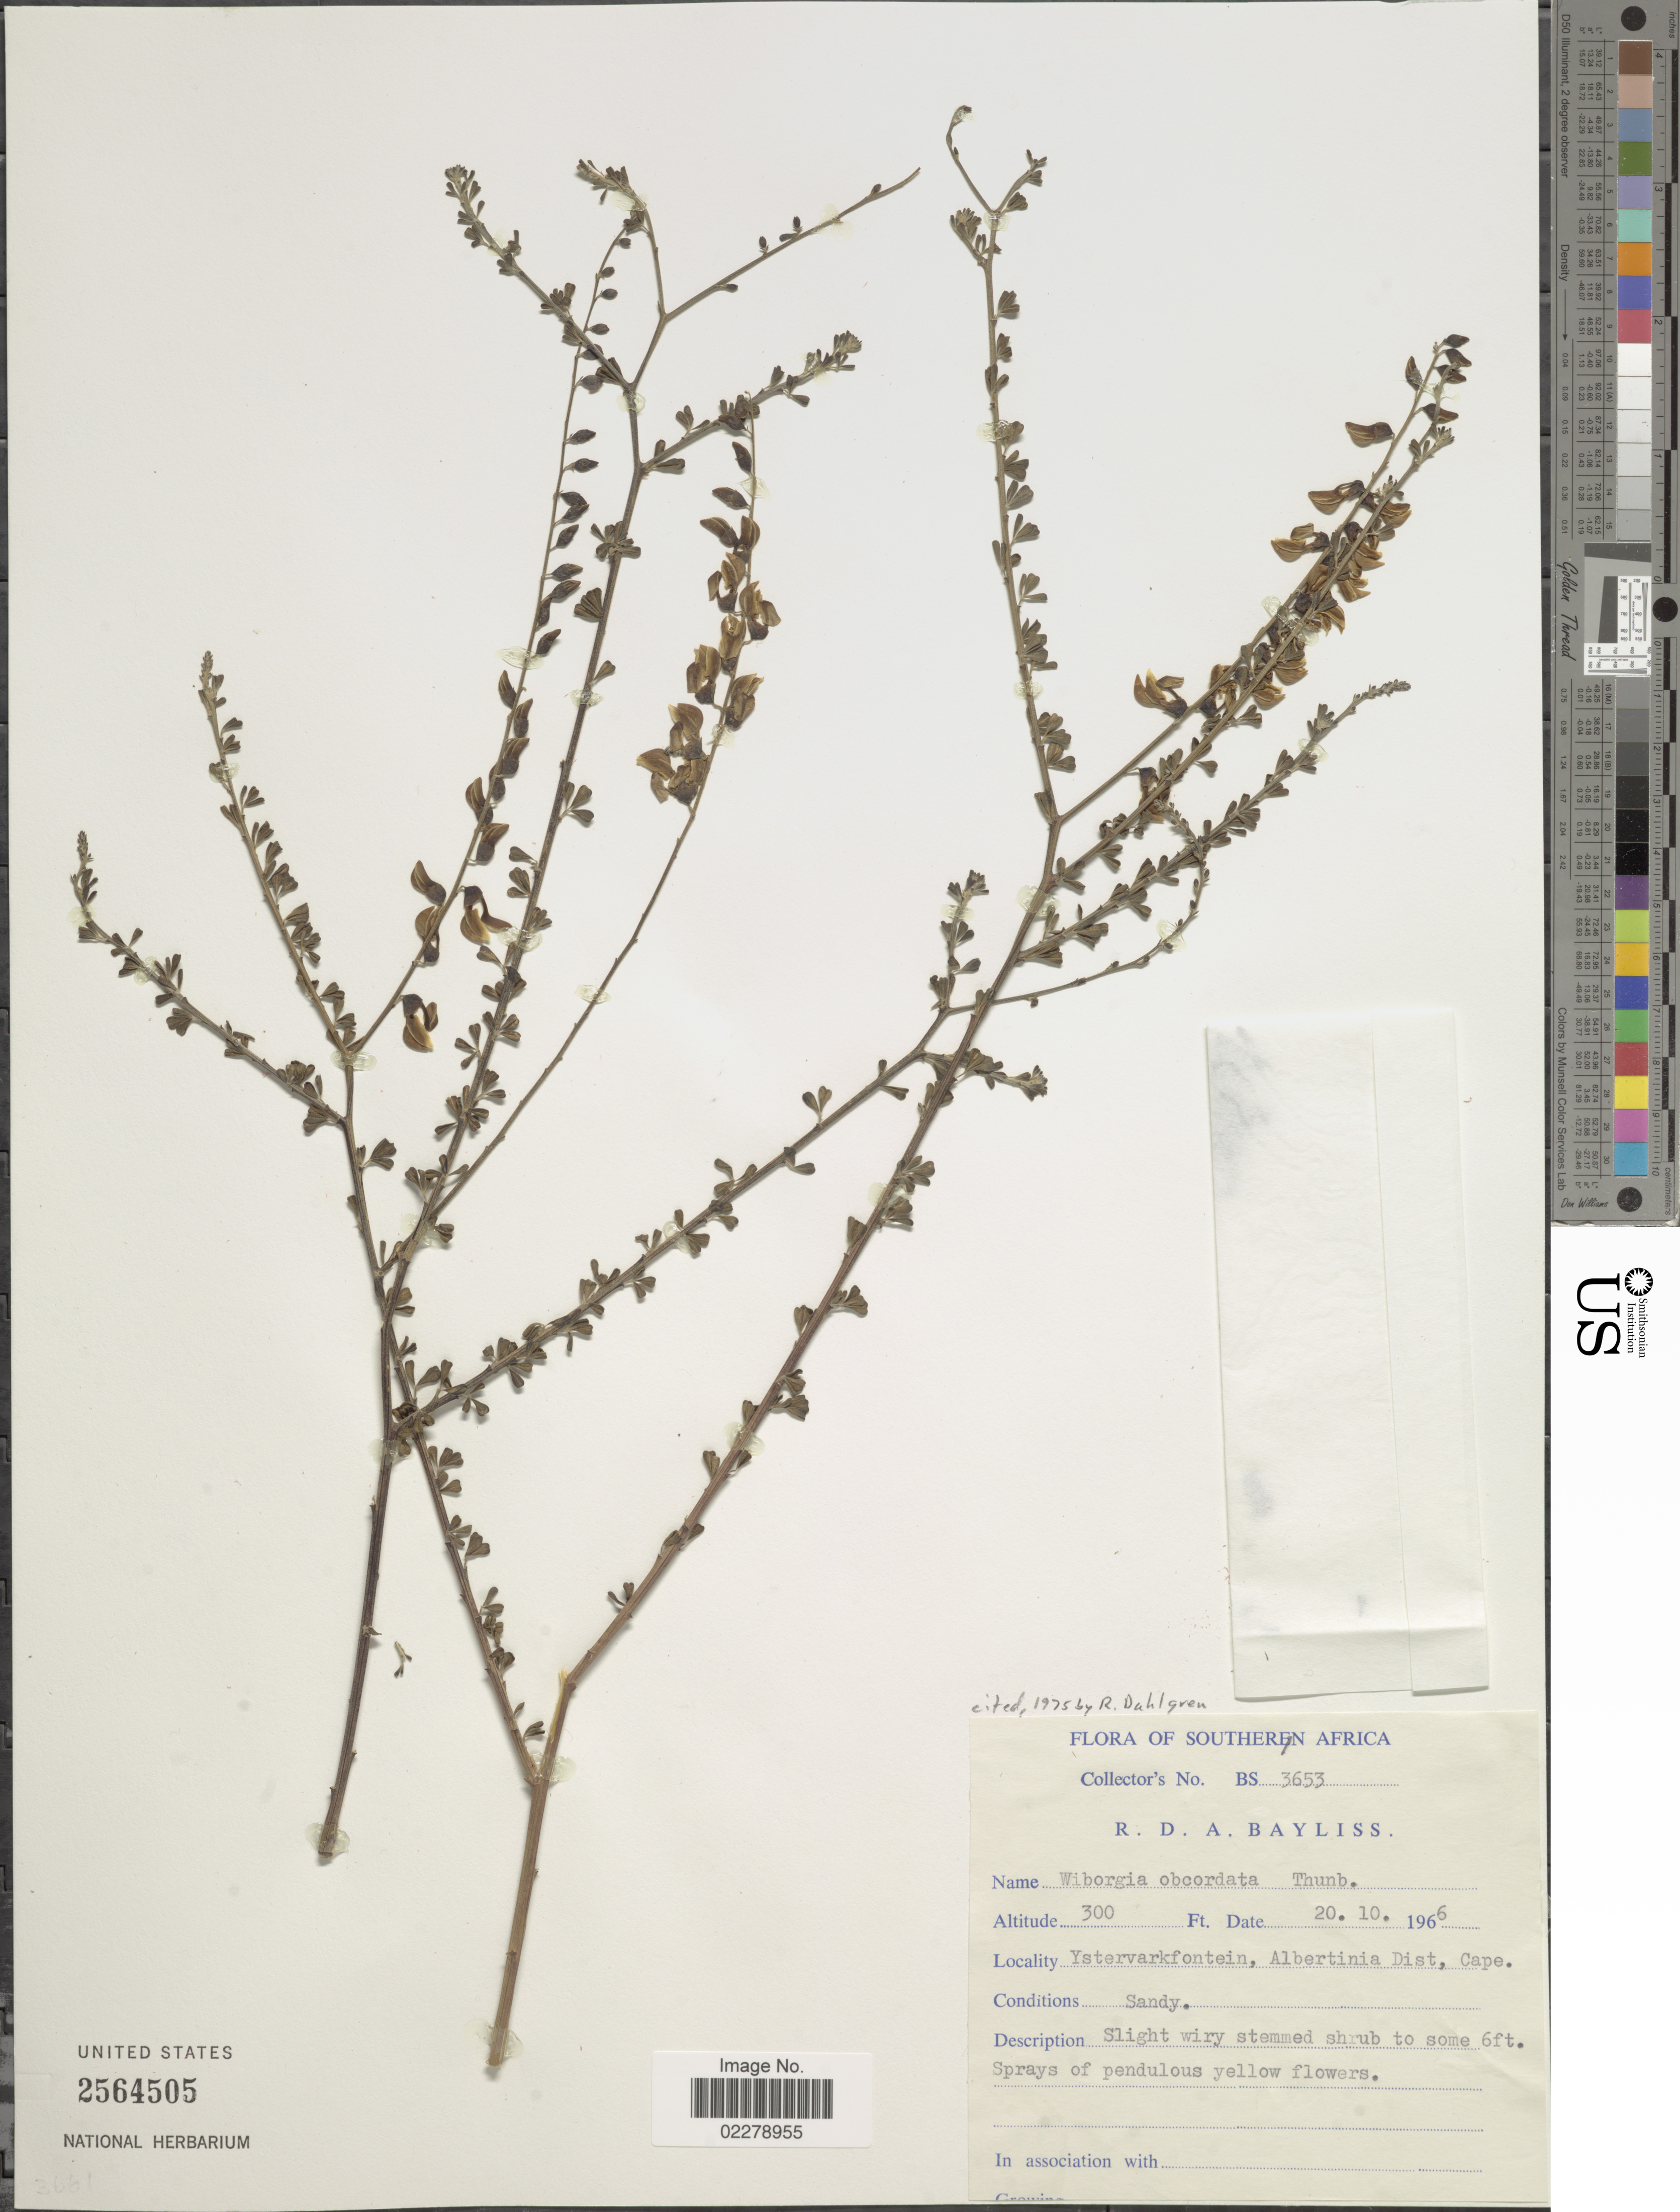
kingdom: Plantae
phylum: Tracheophyta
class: Magnoliopsida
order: Fabales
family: Fabaceae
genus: Wiborgia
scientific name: Wiborgia obcordata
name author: (P.J. Bergius) Thunb.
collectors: R. Bayliss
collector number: BS3653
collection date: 1966-10-20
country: South Africa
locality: Ystervarkfontein, Albertinia Dist, Cape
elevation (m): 91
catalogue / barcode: US 2564505